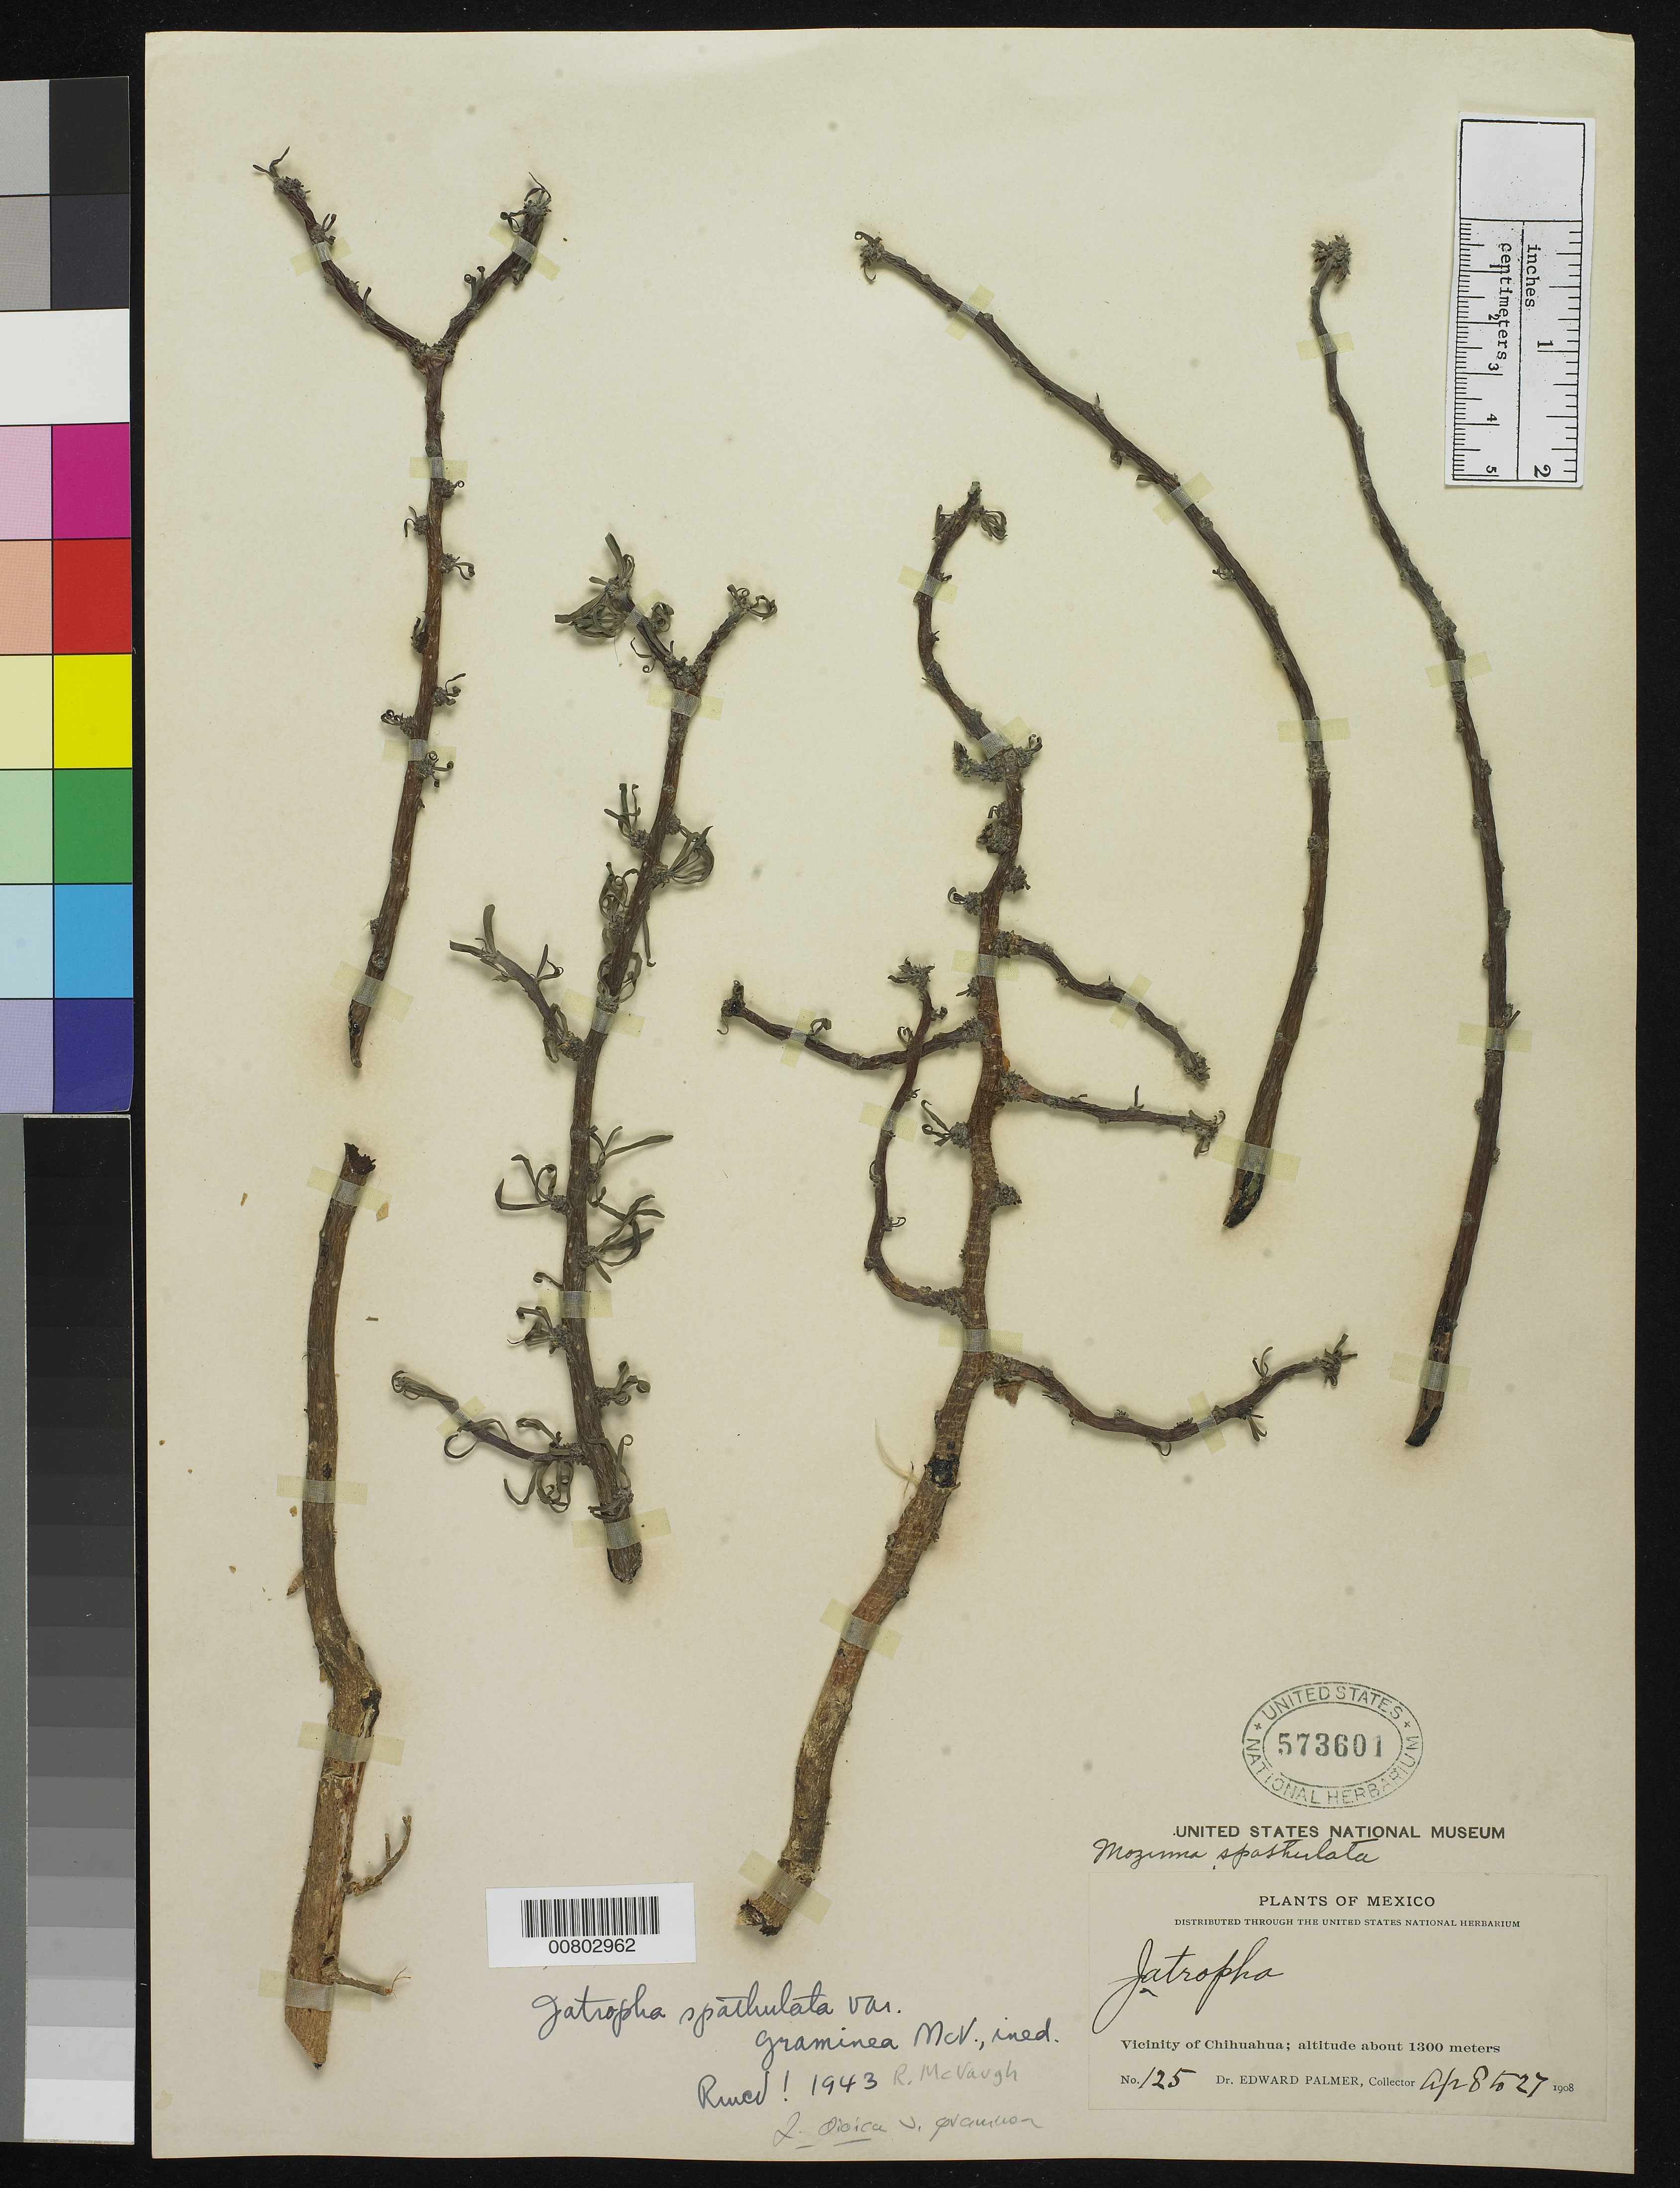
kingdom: Plantae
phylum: Tracheophyta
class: Magnoliopsida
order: Malpighiales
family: Euphorbiaceae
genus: Jatropha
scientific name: Jatropha spathulata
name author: Müll. Arg.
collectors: E. Palmer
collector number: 125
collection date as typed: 08 Apr 1908 to 27 Apr 1908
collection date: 1908-04-08/1908-04-27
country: Mexico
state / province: Chihuahua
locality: Vicinity of Chihuahua.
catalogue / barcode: US 573601